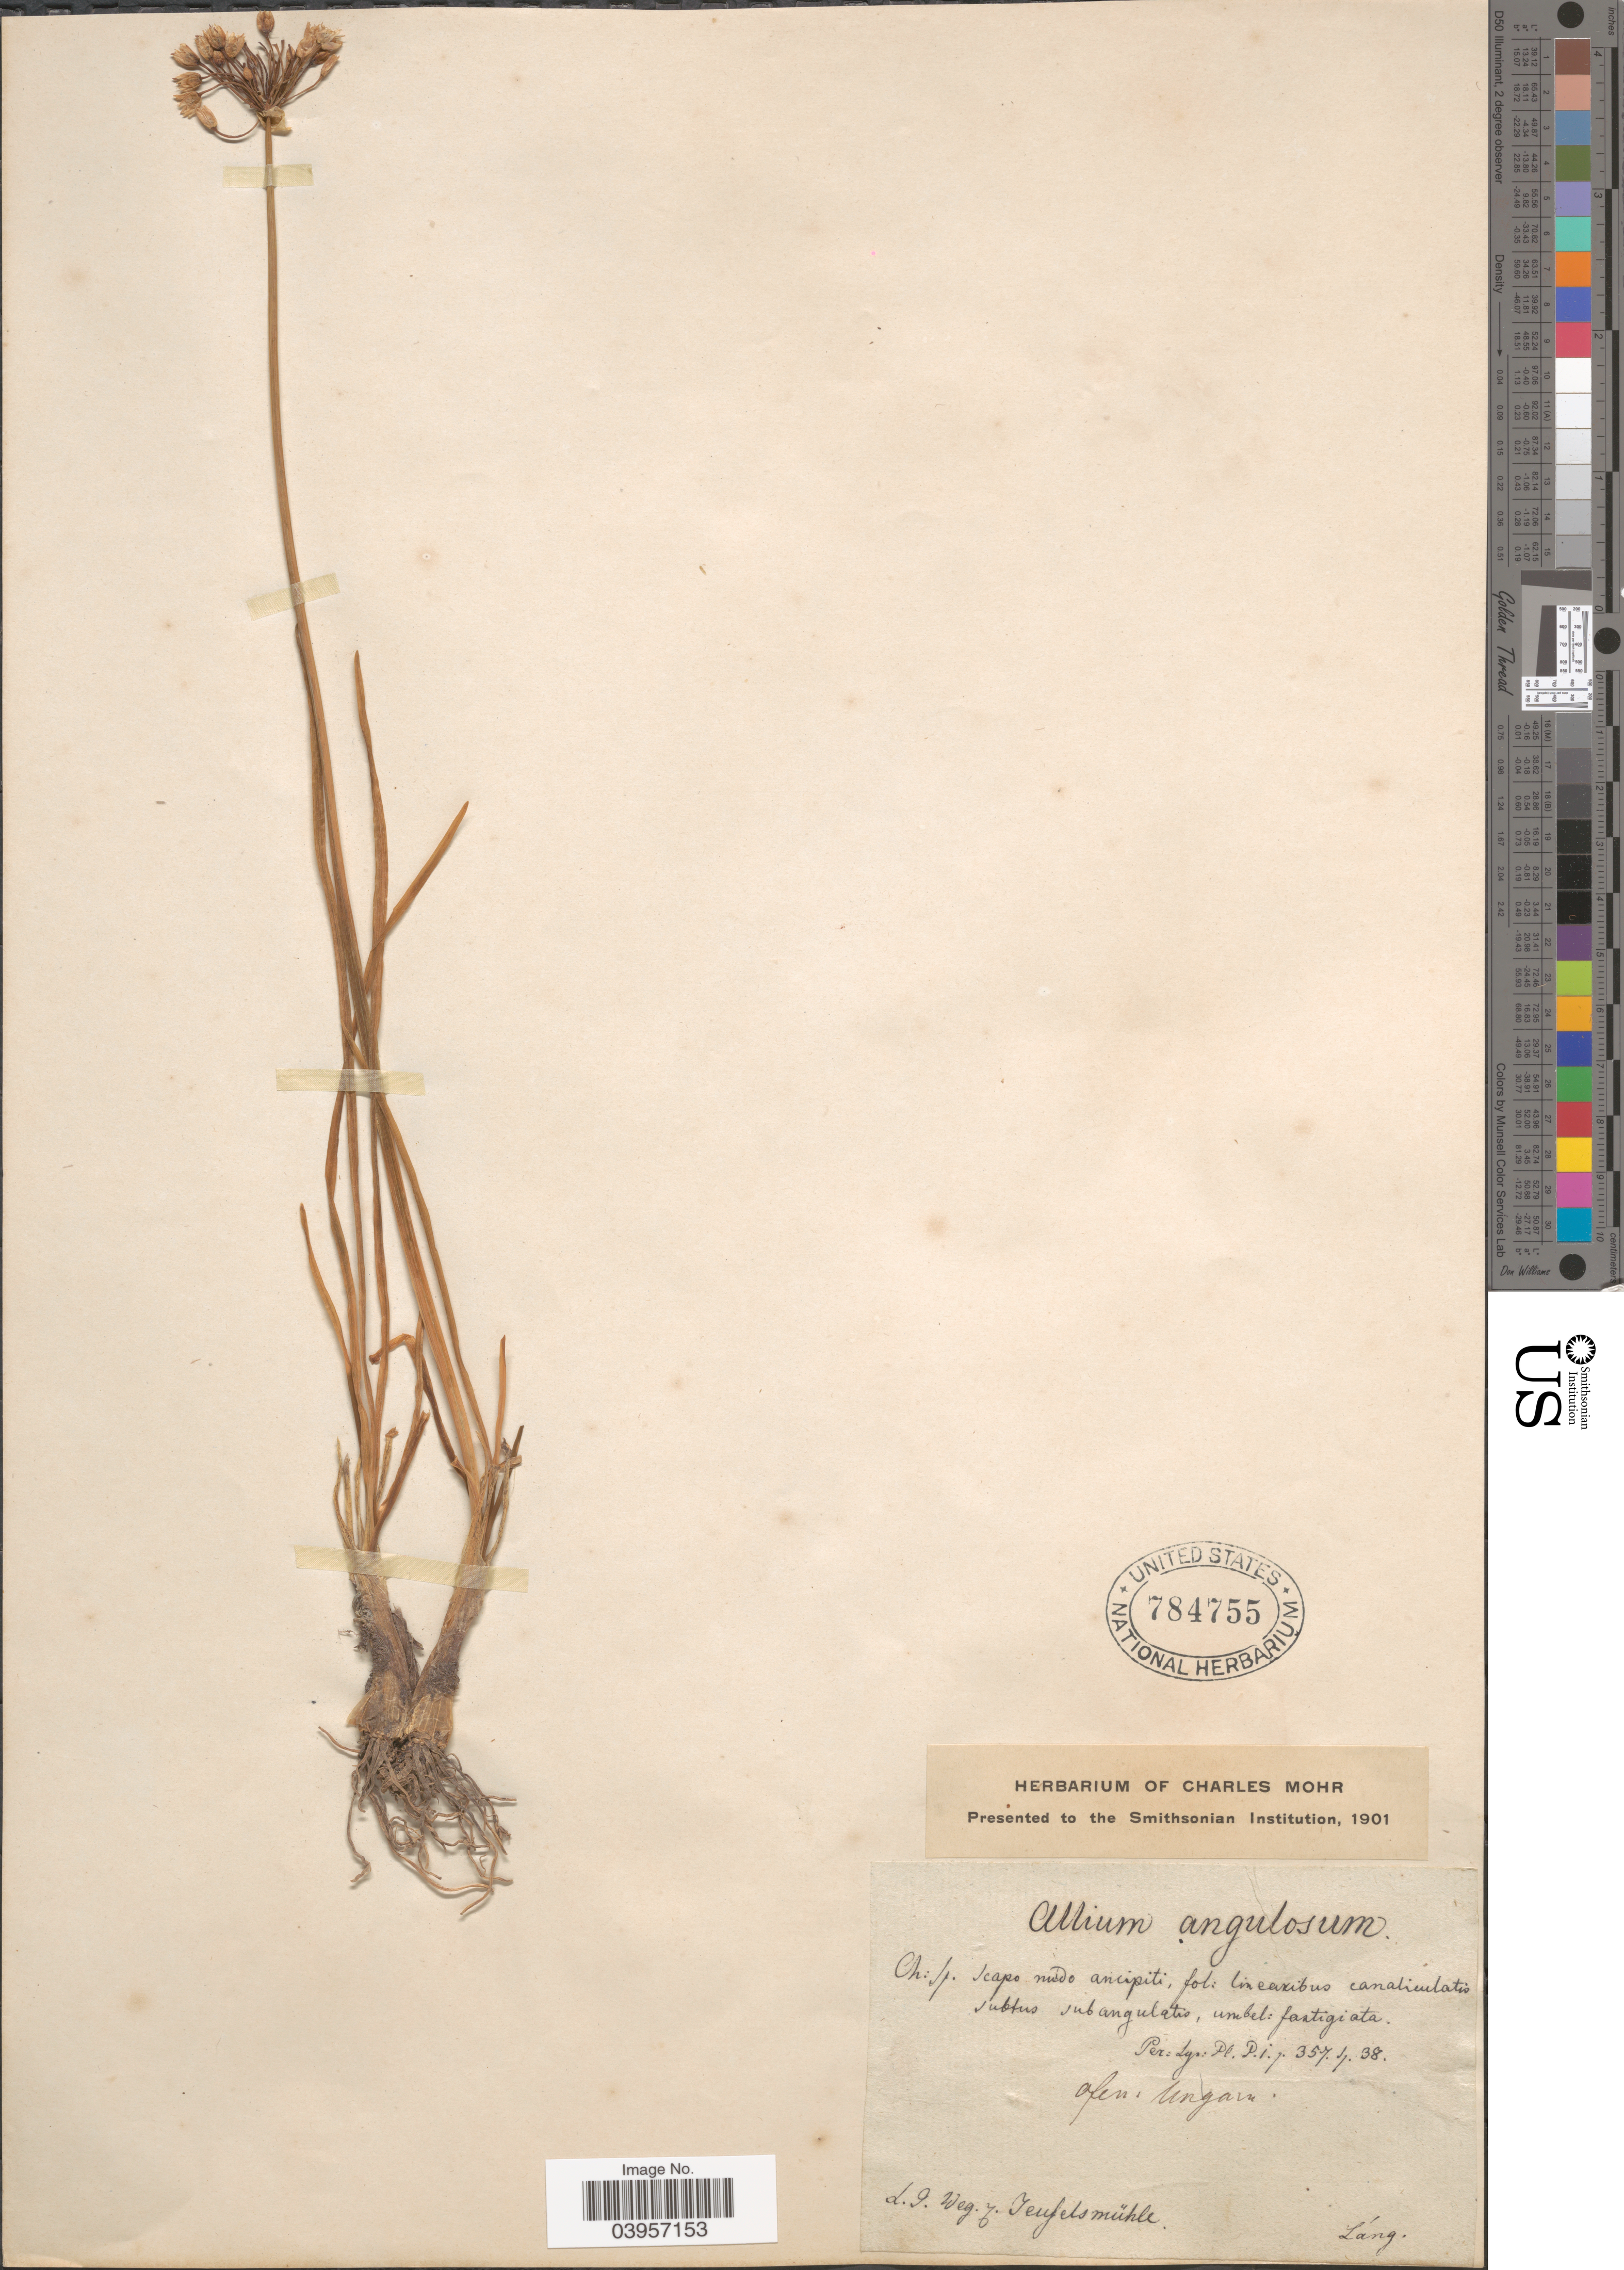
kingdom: Plantae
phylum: Tracheophyta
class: Liliopsida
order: Asparagales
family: Amaryllidaceae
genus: Allium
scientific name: Allium carinatum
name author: L.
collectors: -- Lang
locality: L. J. Weg. z. Teufelsmühle.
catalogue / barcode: US 784755